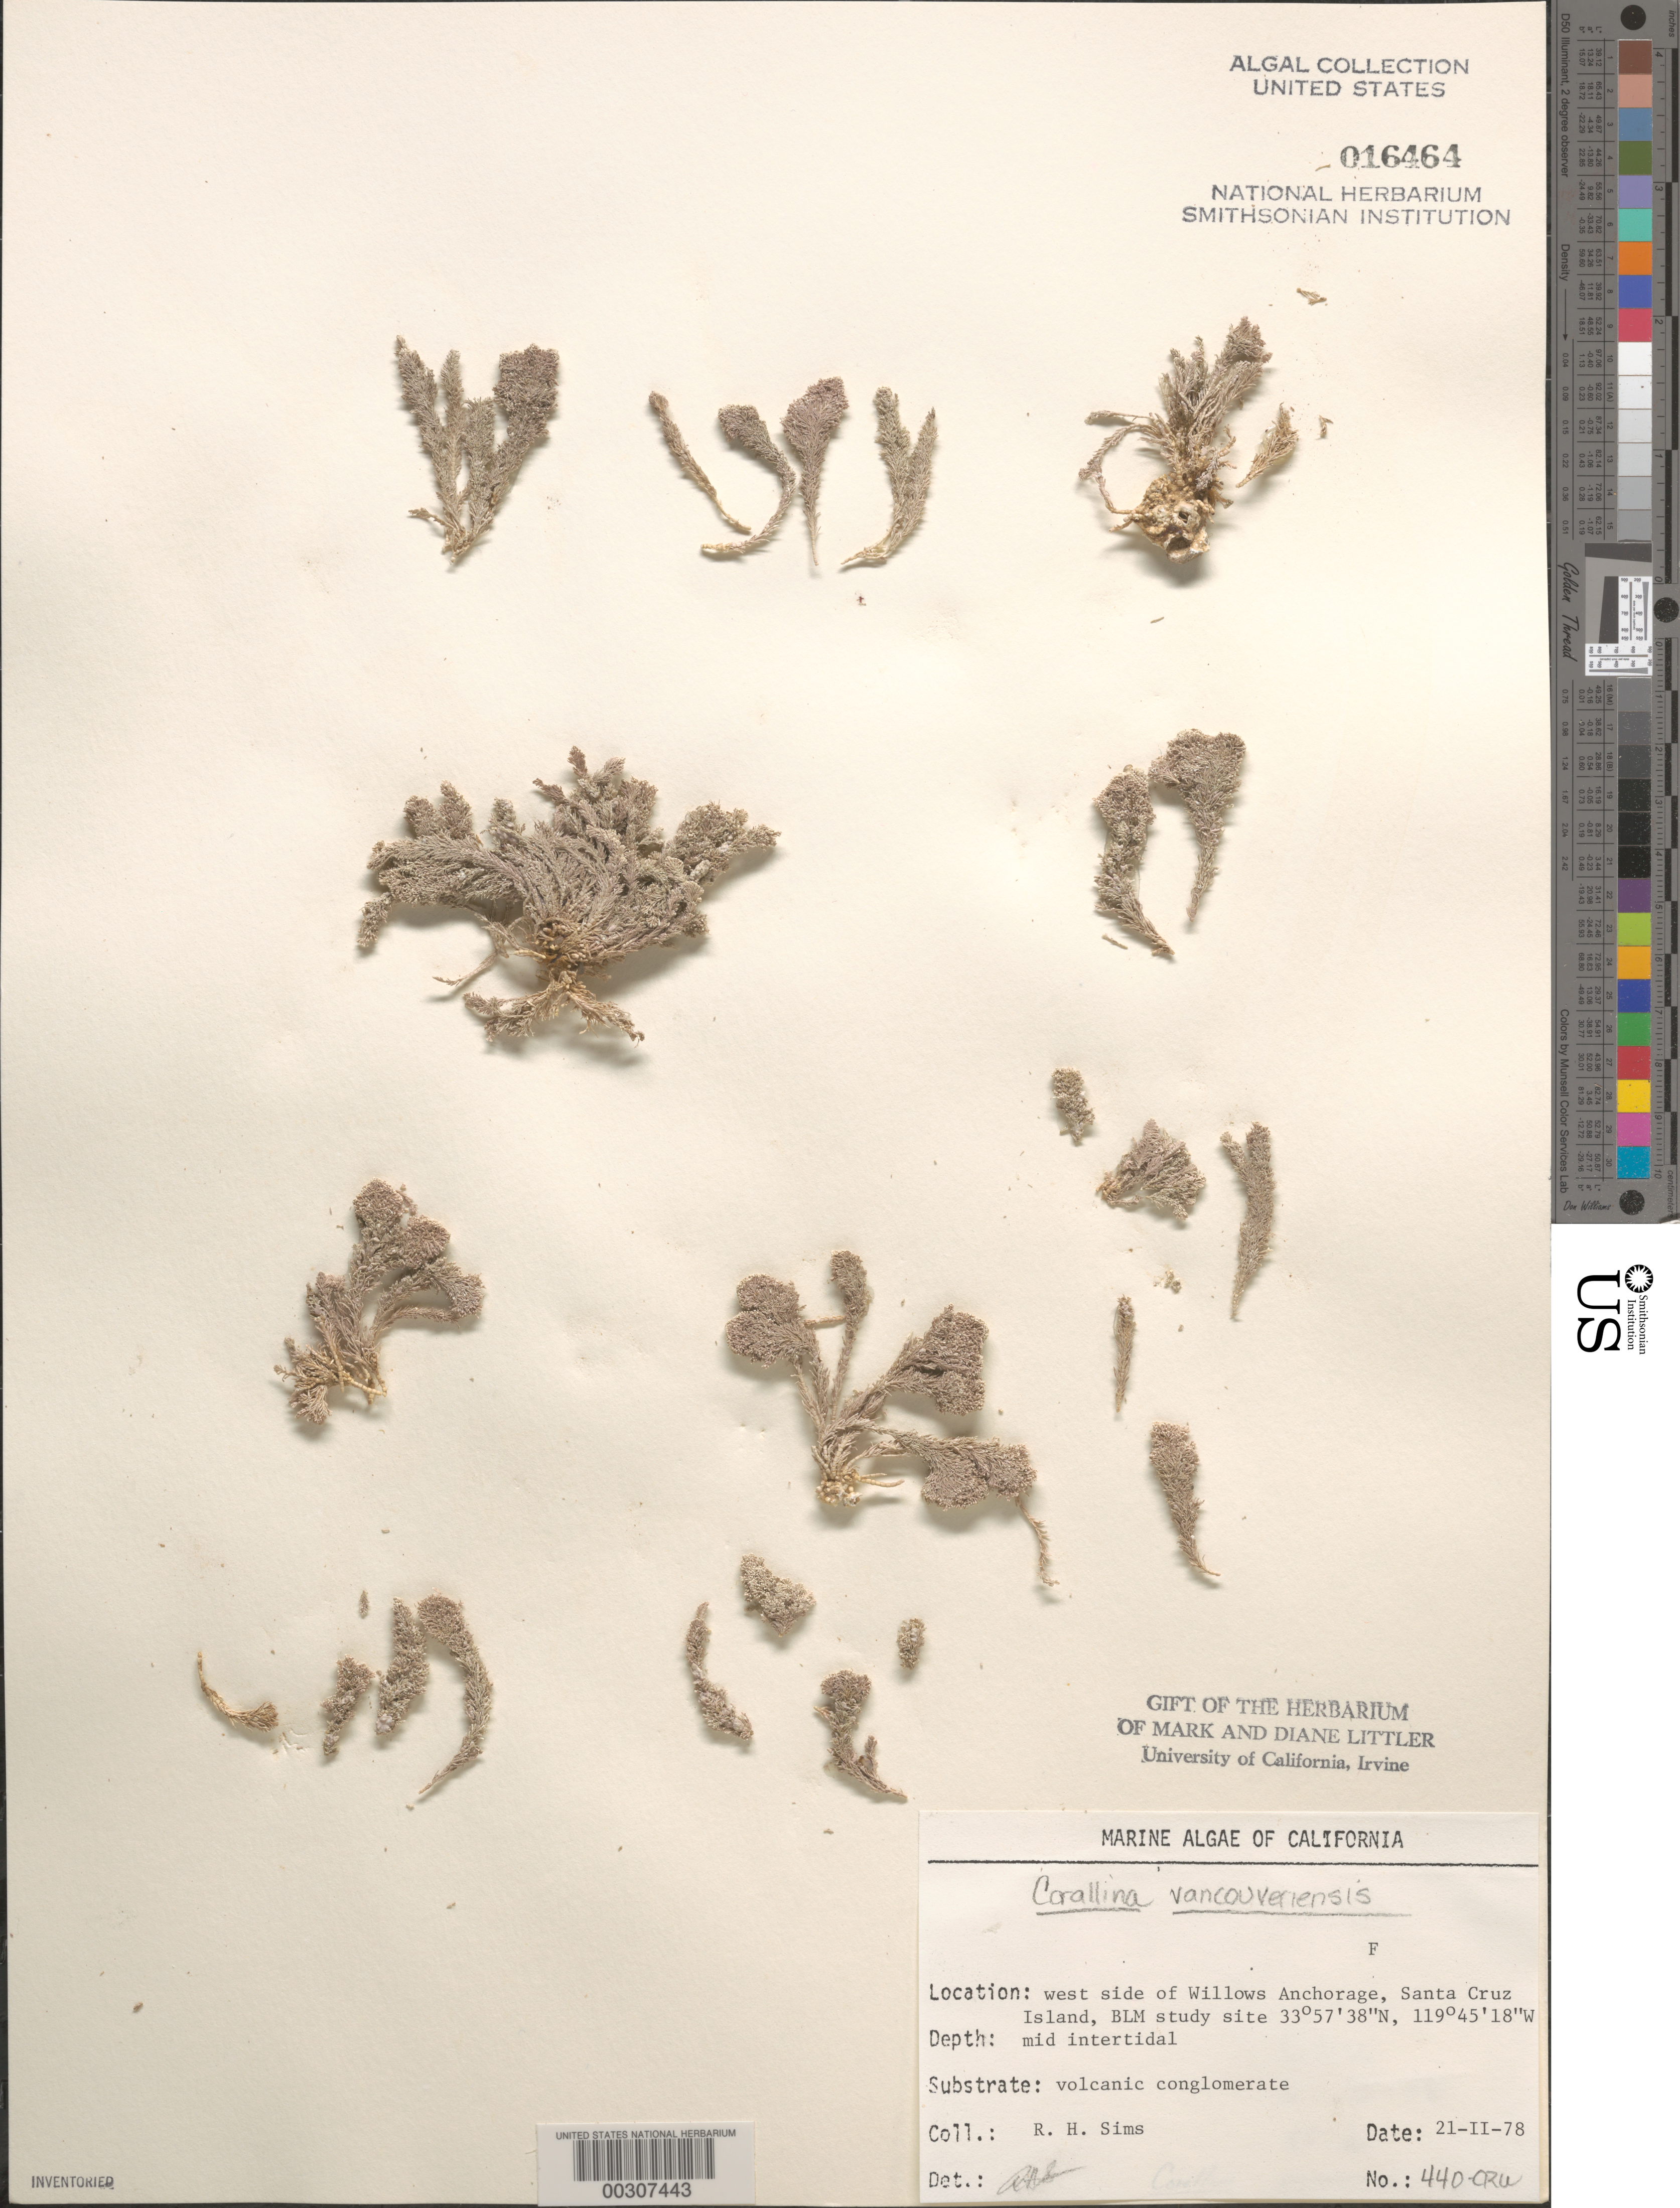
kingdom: Plantae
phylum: Rhodophyta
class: Florideophyceae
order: Corallinales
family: Corallinaceae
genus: Corallina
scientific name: Corallina vancouveriensis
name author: Yendo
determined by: Sims, Robert H.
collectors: R. H. Sims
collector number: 440-cru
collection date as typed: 21 Feb 1978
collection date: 1978-02-21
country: United States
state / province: California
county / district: Santa Barbara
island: Santa Cruz Island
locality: Willows Anchorage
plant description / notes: BLM-SOCALBIGHT Rocky Intertidal Survey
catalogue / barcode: US 16464